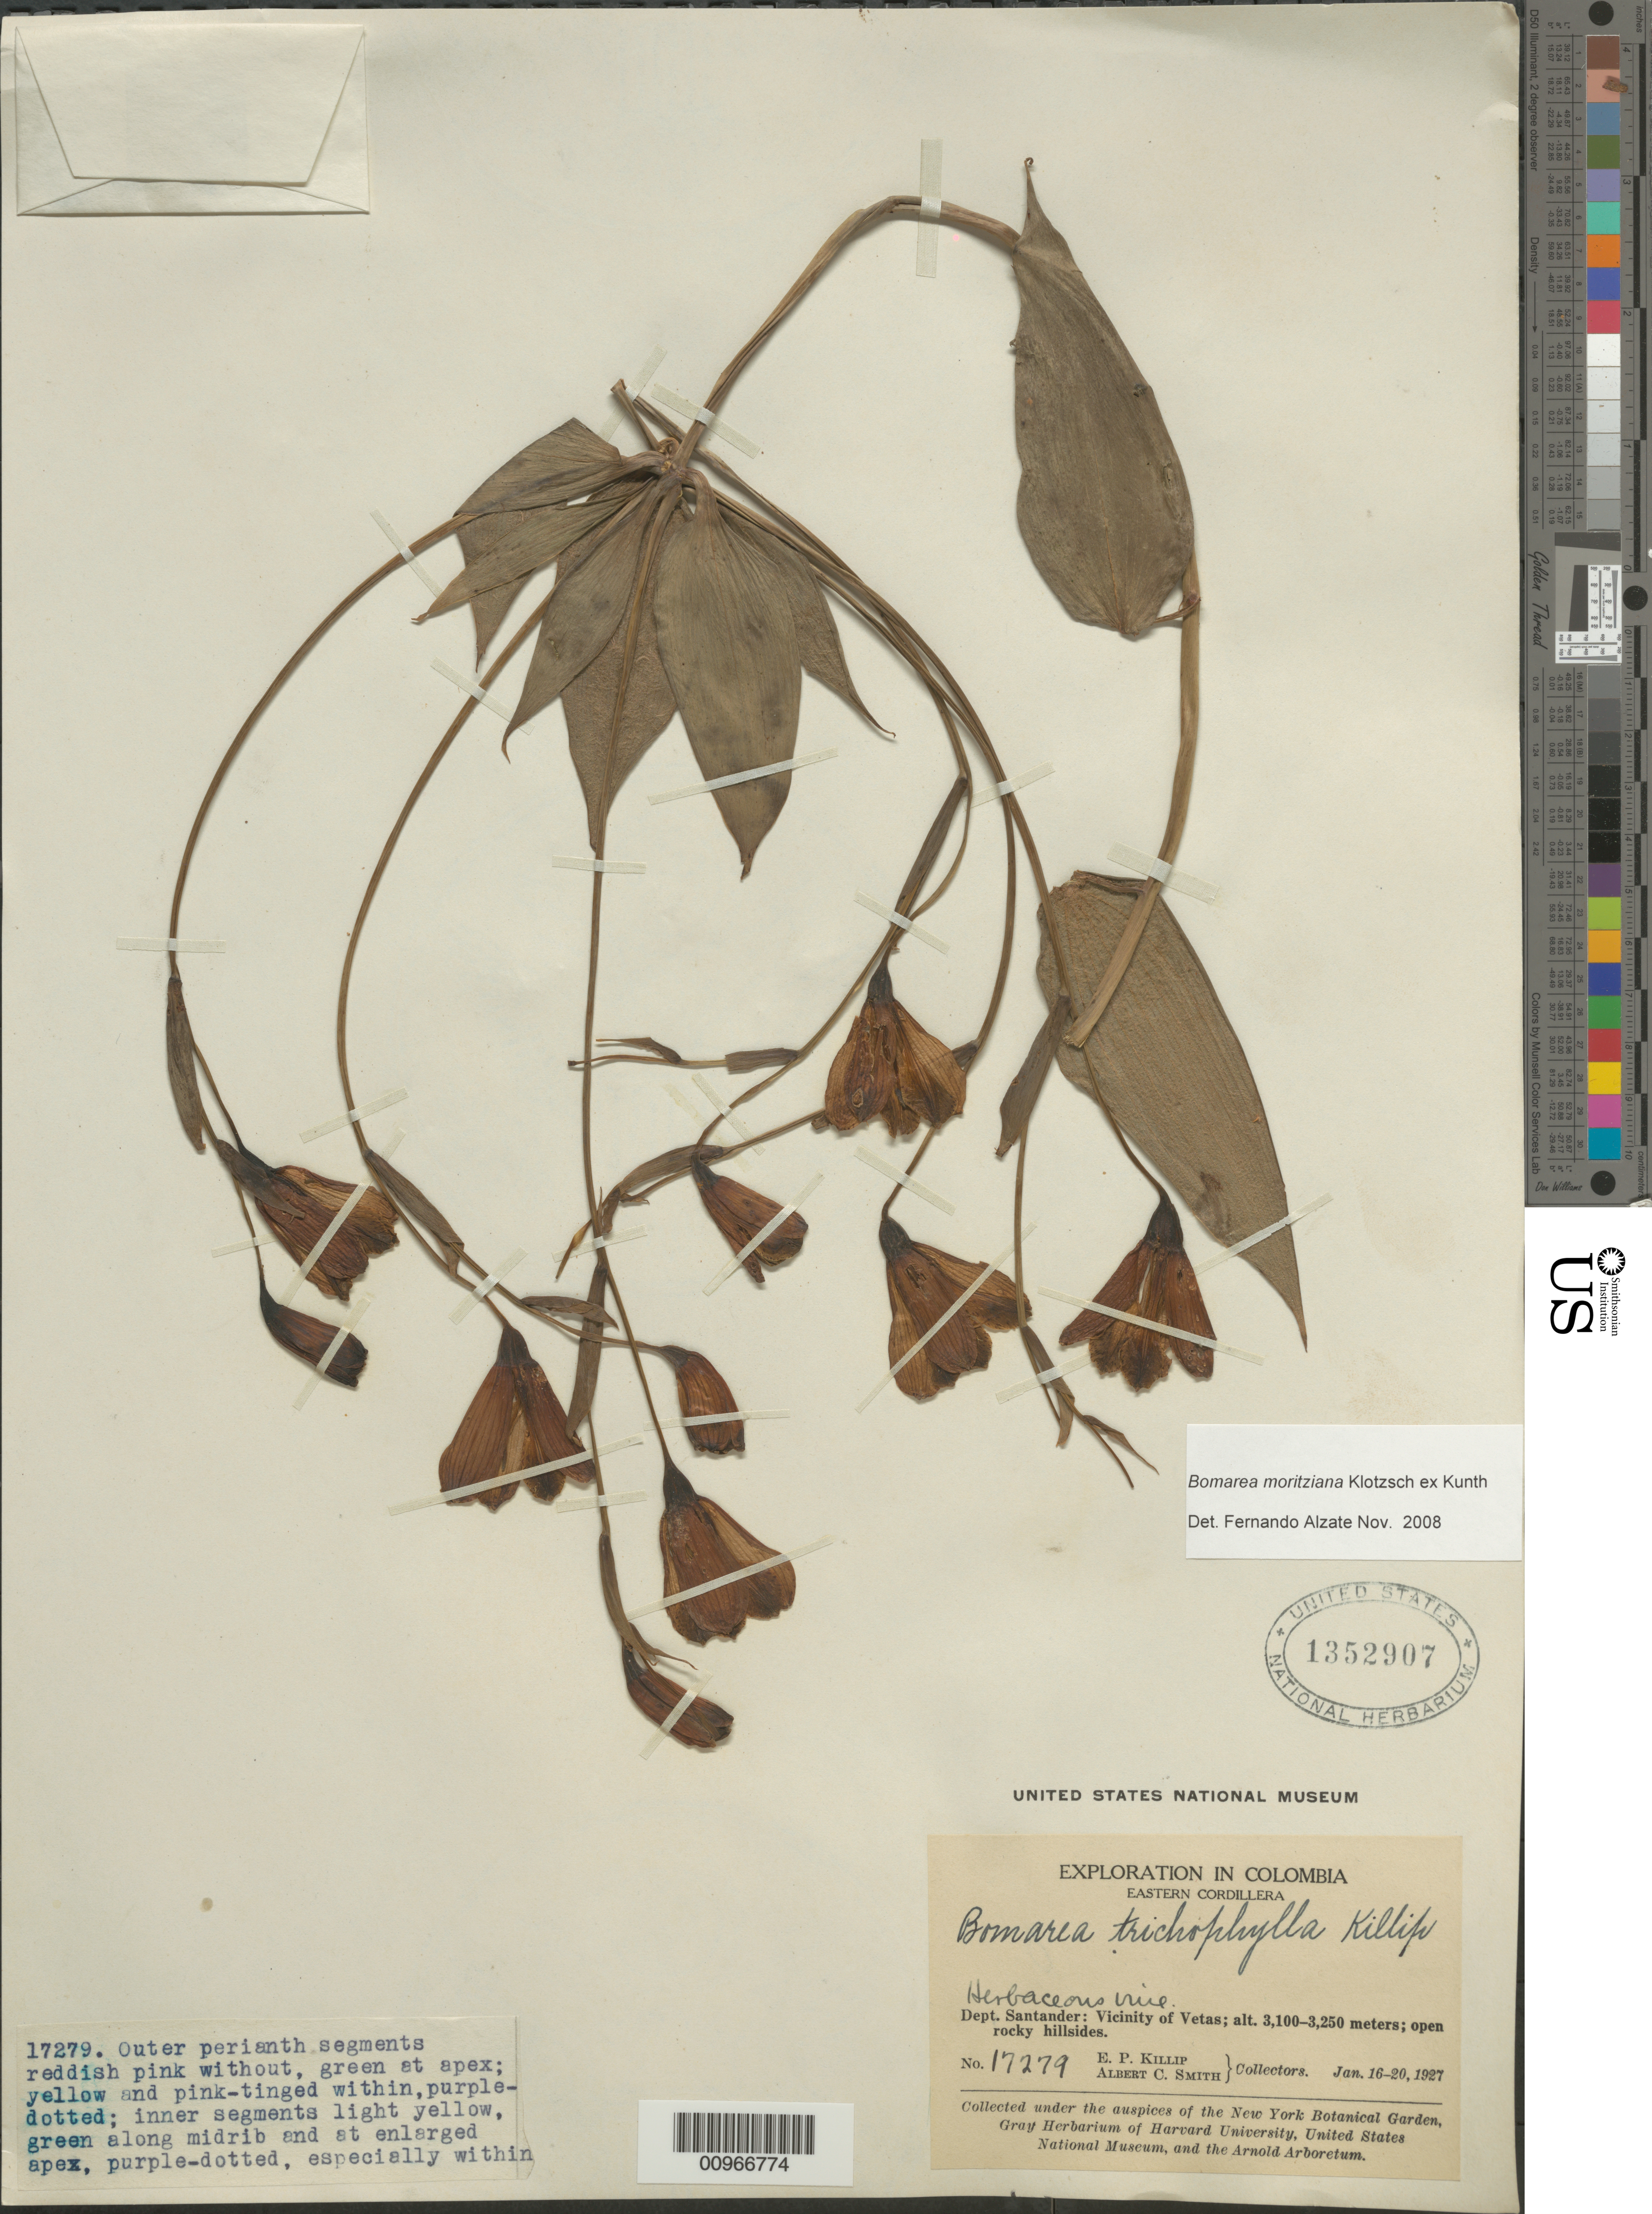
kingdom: Plantae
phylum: Tracheophyta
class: Liliopsida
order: Liliales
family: Alstroemeriaceae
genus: Bomarea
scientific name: Bomarea moritziana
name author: Klotzsch ex Kunth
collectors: E. P. Killip & A. C. Smith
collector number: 17279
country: Colombia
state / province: Santander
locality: Vetas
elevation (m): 3100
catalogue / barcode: US 1352907